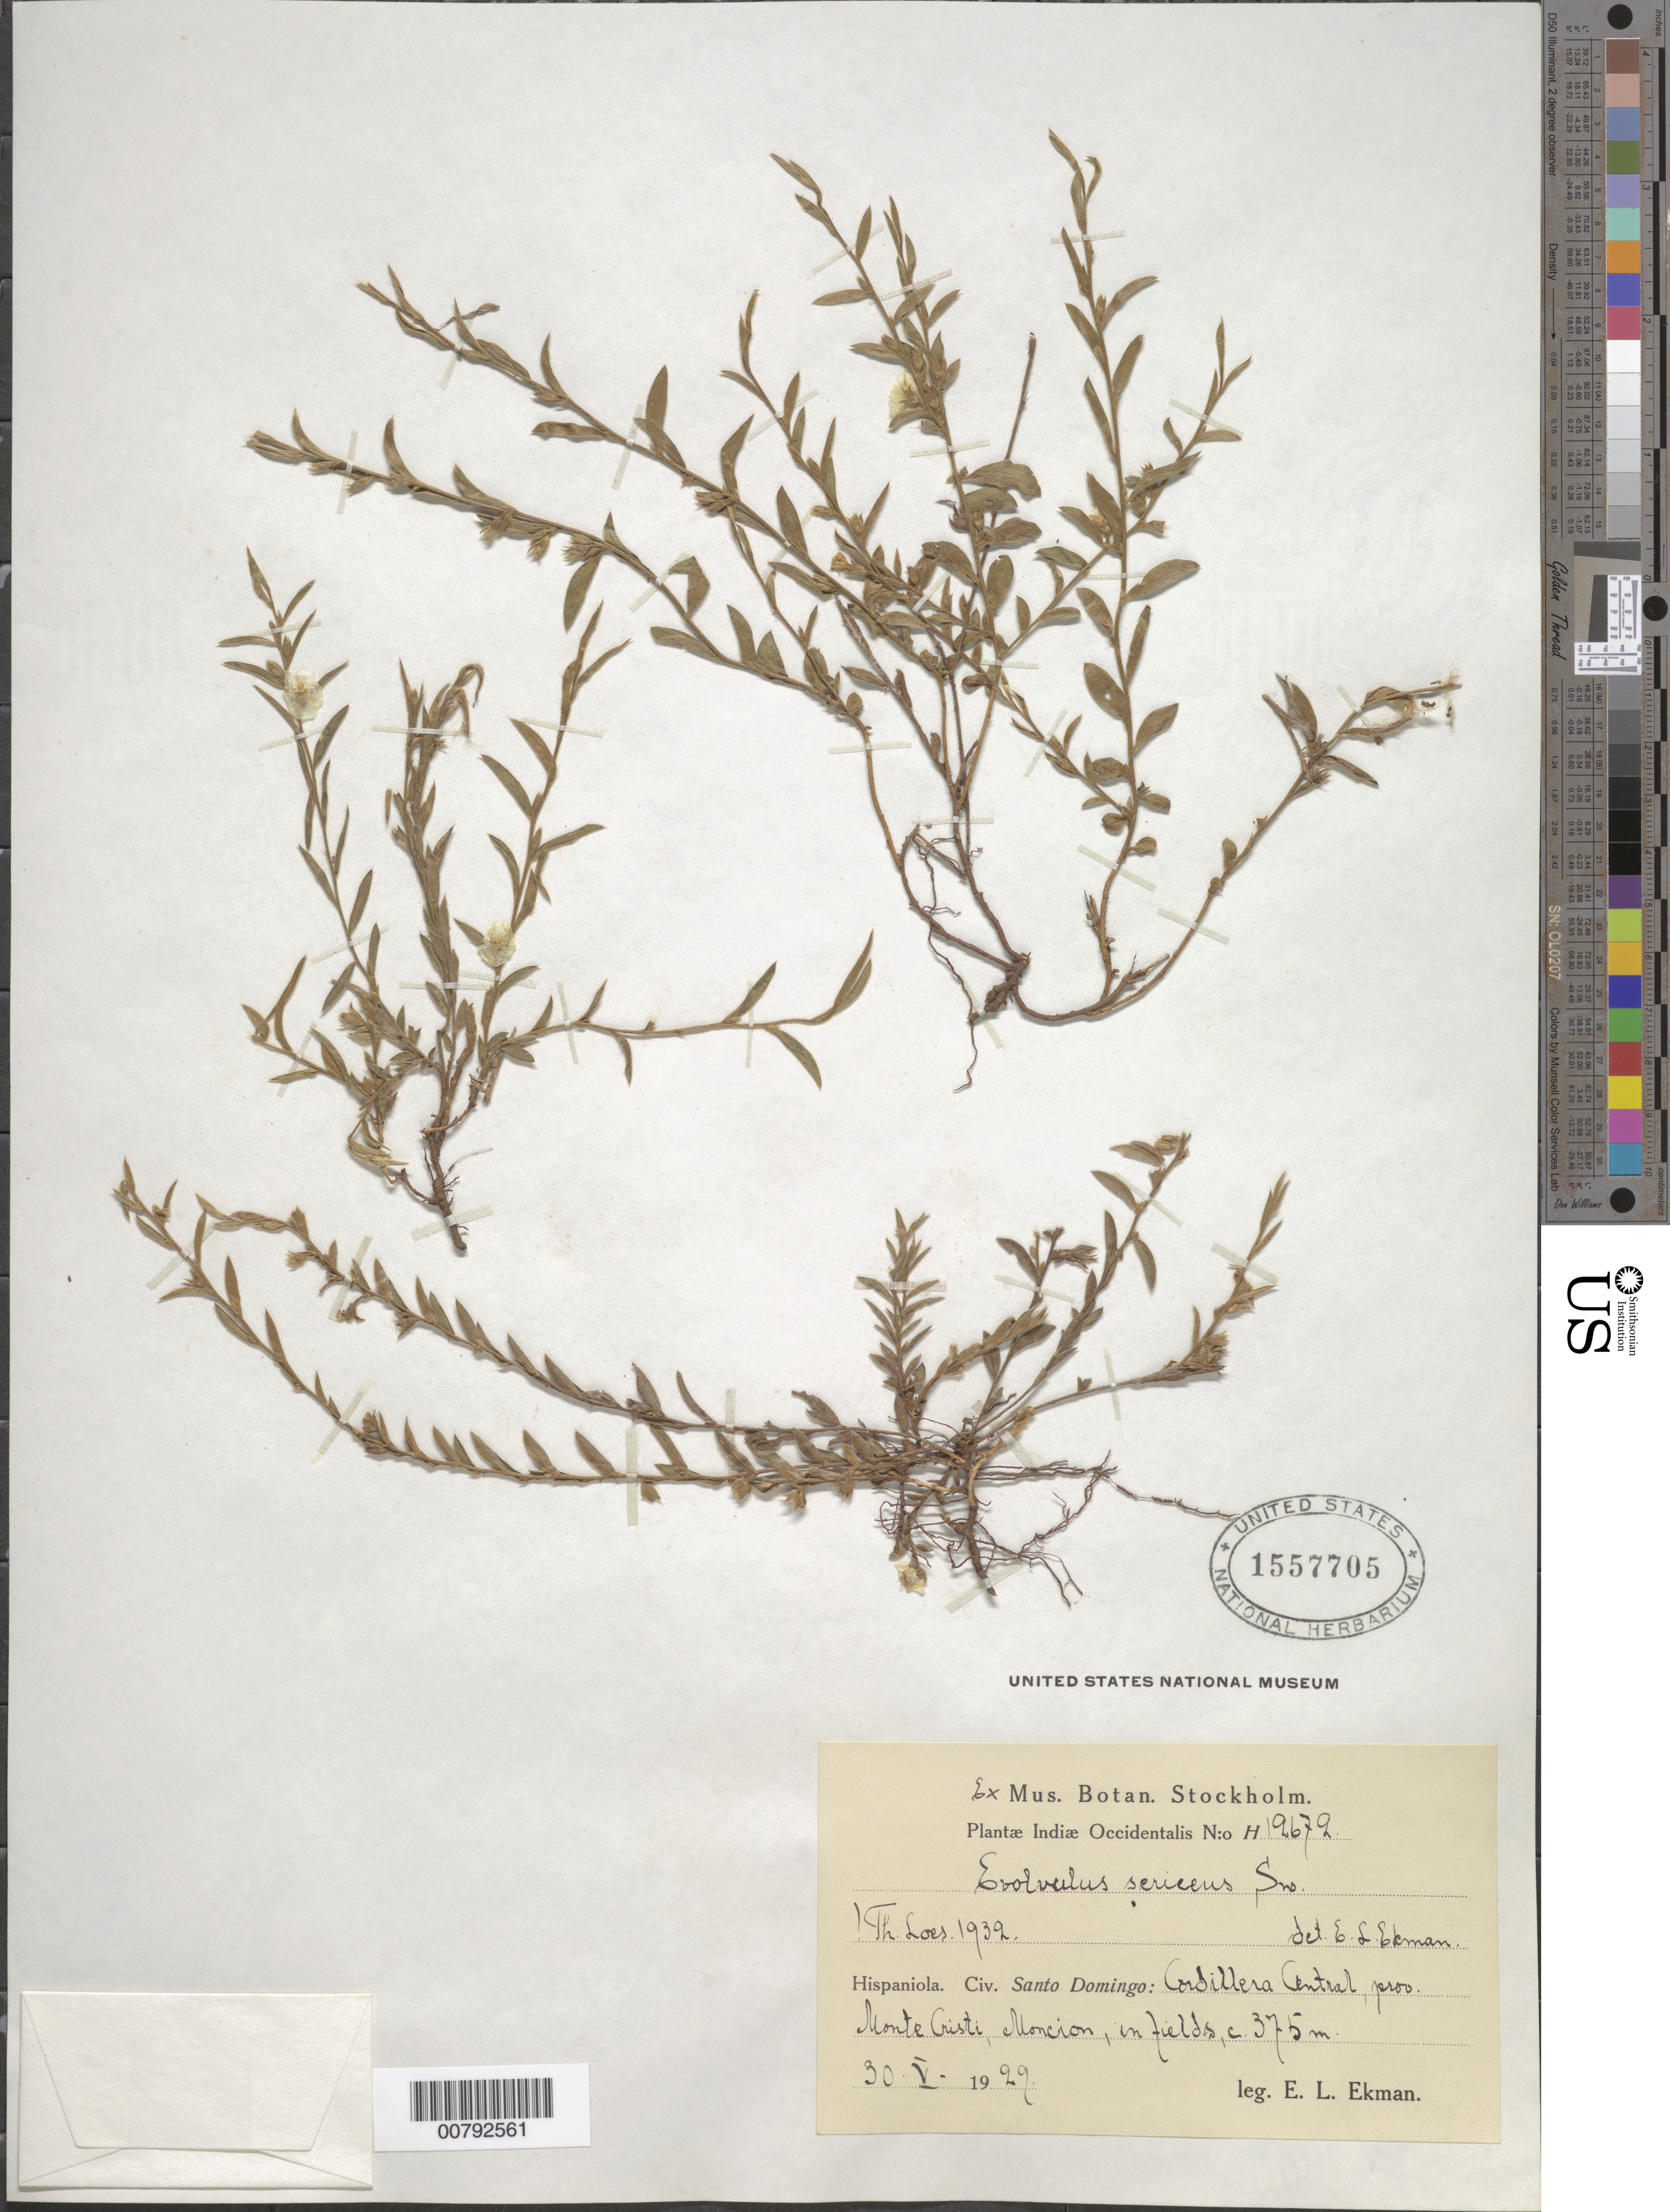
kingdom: Plantae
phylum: Tracheophyta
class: Magnoliopsida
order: Solanales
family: Convolvulaceae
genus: Evolvulus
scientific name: Evolvulus sericeus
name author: Sw.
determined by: Ekman, E. L.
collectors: E. L. Ekman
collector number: H 12672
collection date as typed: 30 May 1929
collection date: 1929-05-30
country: Dominican Republic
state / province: Monte Cristi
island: Hispaniola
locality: Cordillera Central, Moncion.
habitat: In fields.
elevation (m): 375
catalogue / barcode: US 1557705